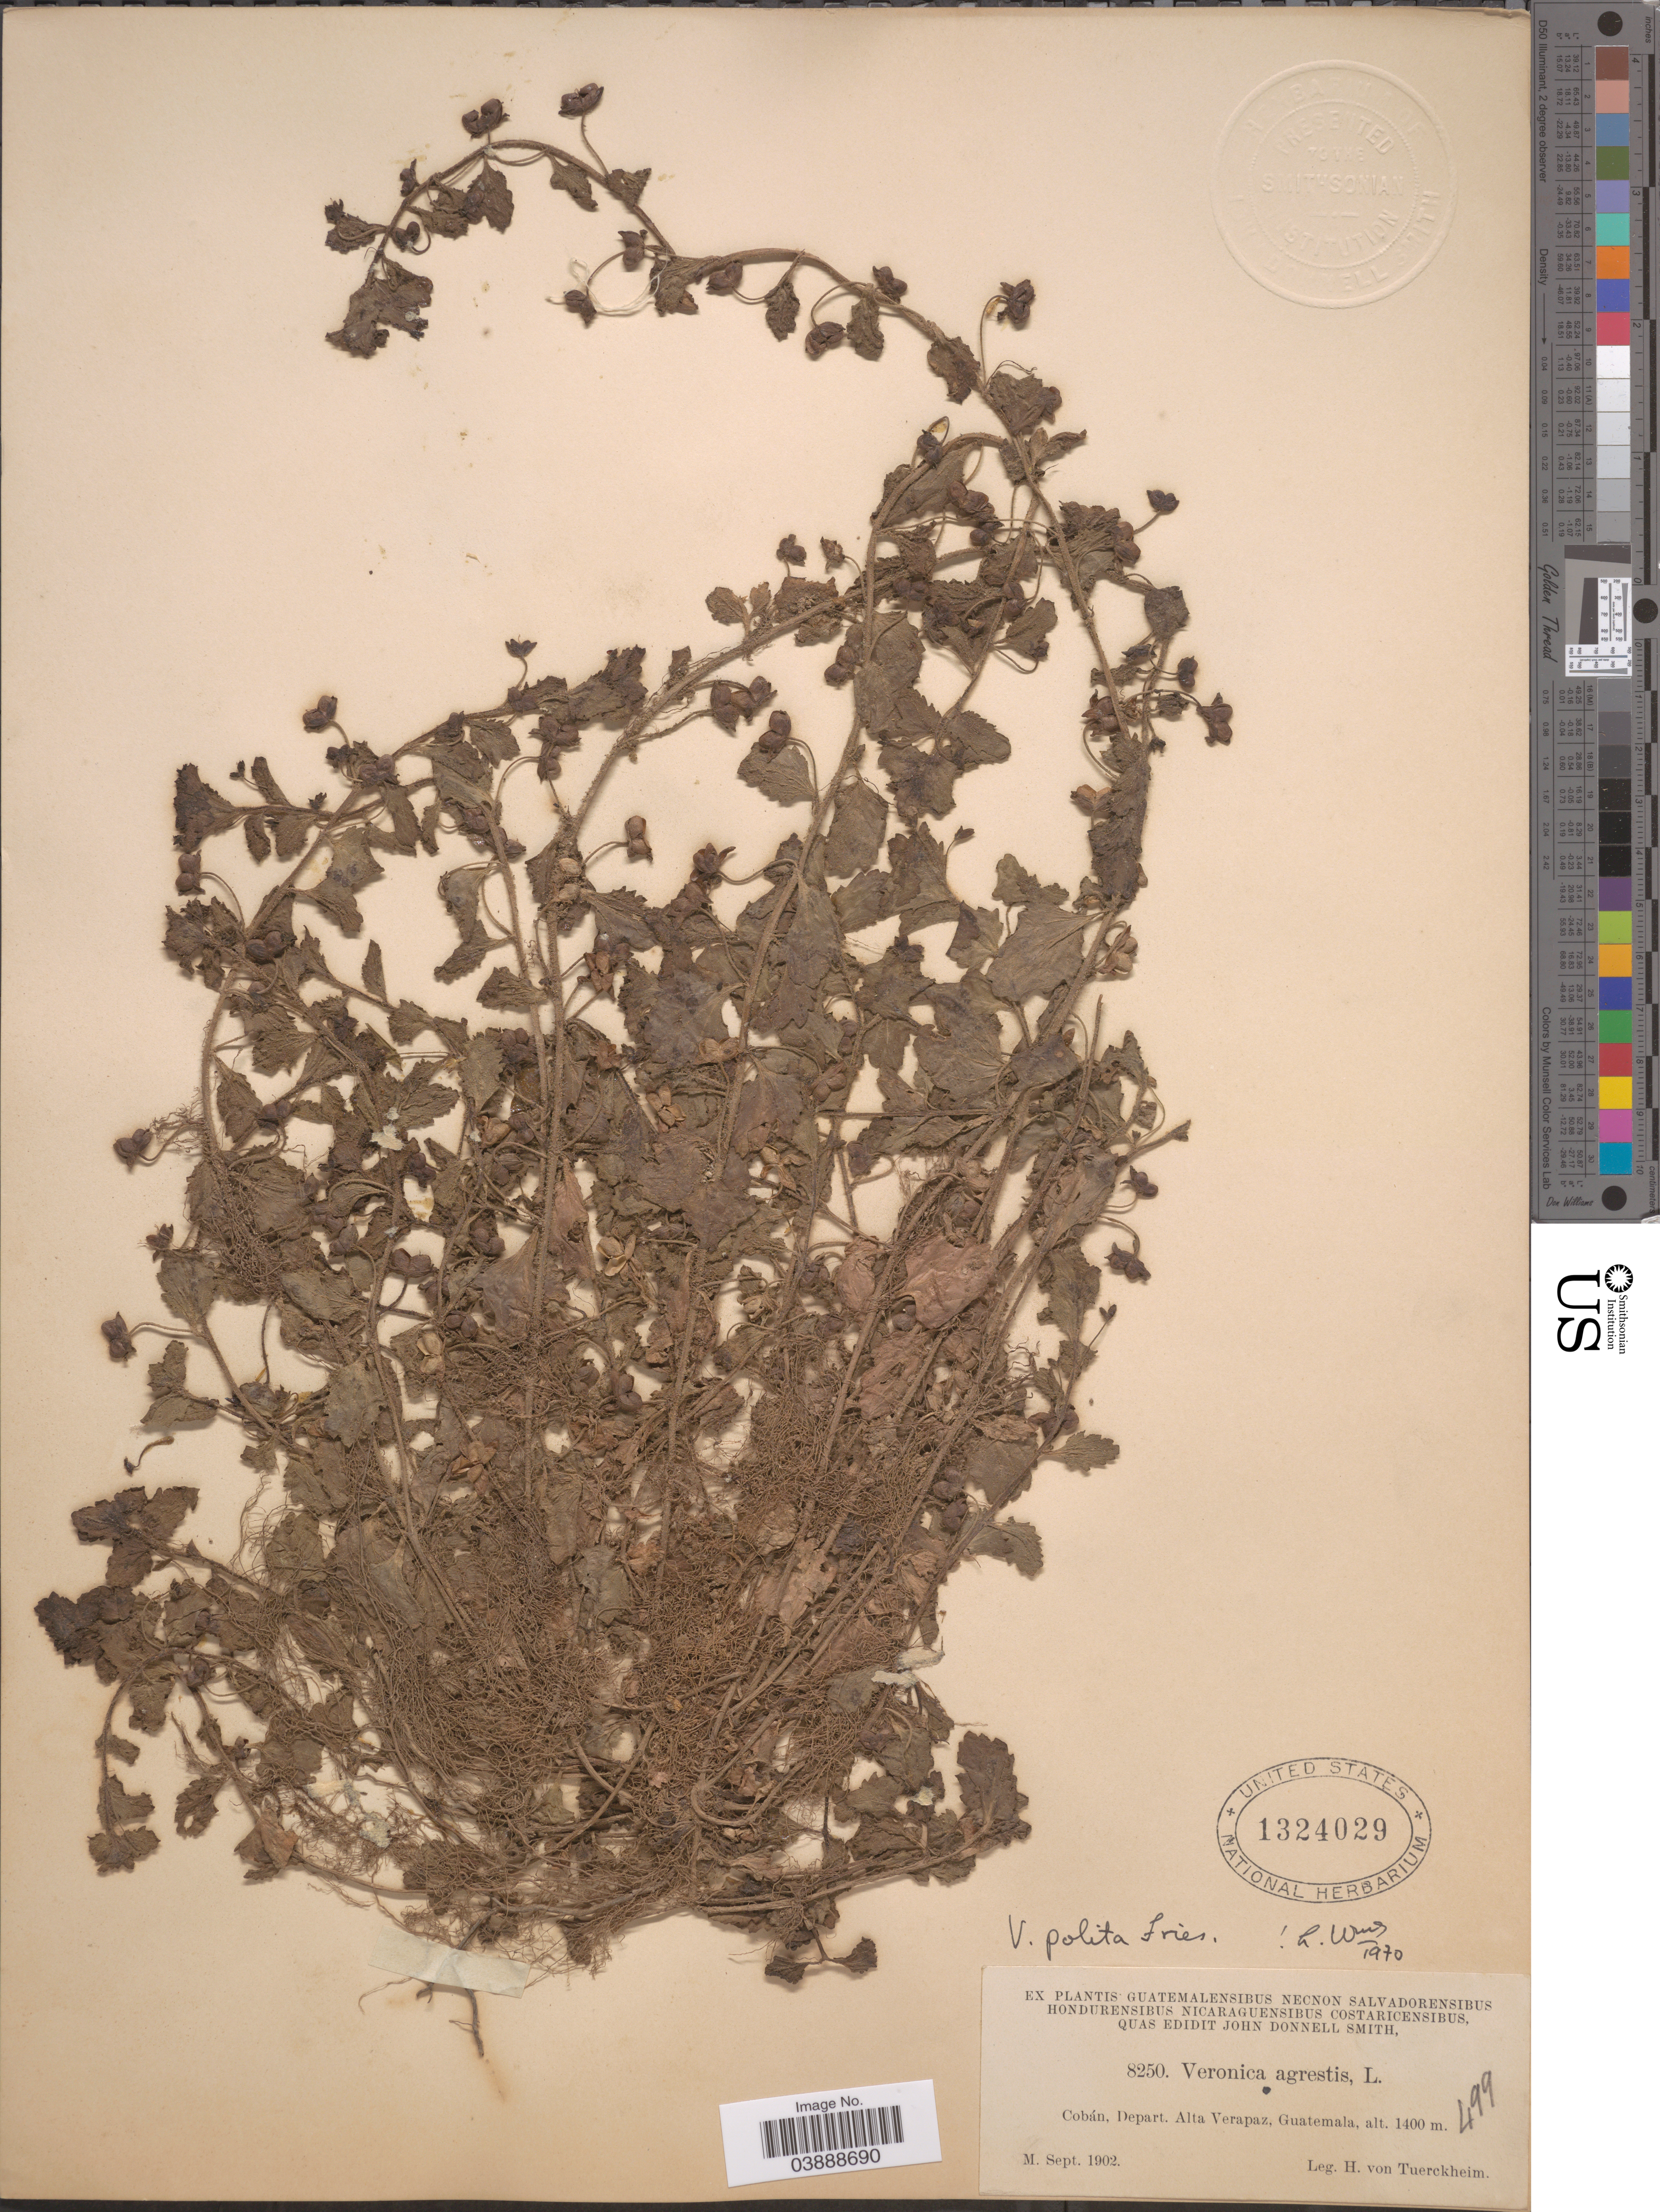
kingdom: Plantae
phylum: Tracheophyta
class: Magnoliopsida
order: Lamiales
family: Plantaginaceae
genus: Veronica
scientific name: Veronica polita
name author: Fr.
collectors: H. von Türckheim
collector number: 8250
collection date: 1902-09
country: Guatemala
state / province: Alta Verapaz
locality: Cobán, Depart. Alta Verapaz.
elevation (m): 1400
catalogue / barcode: US 1324029